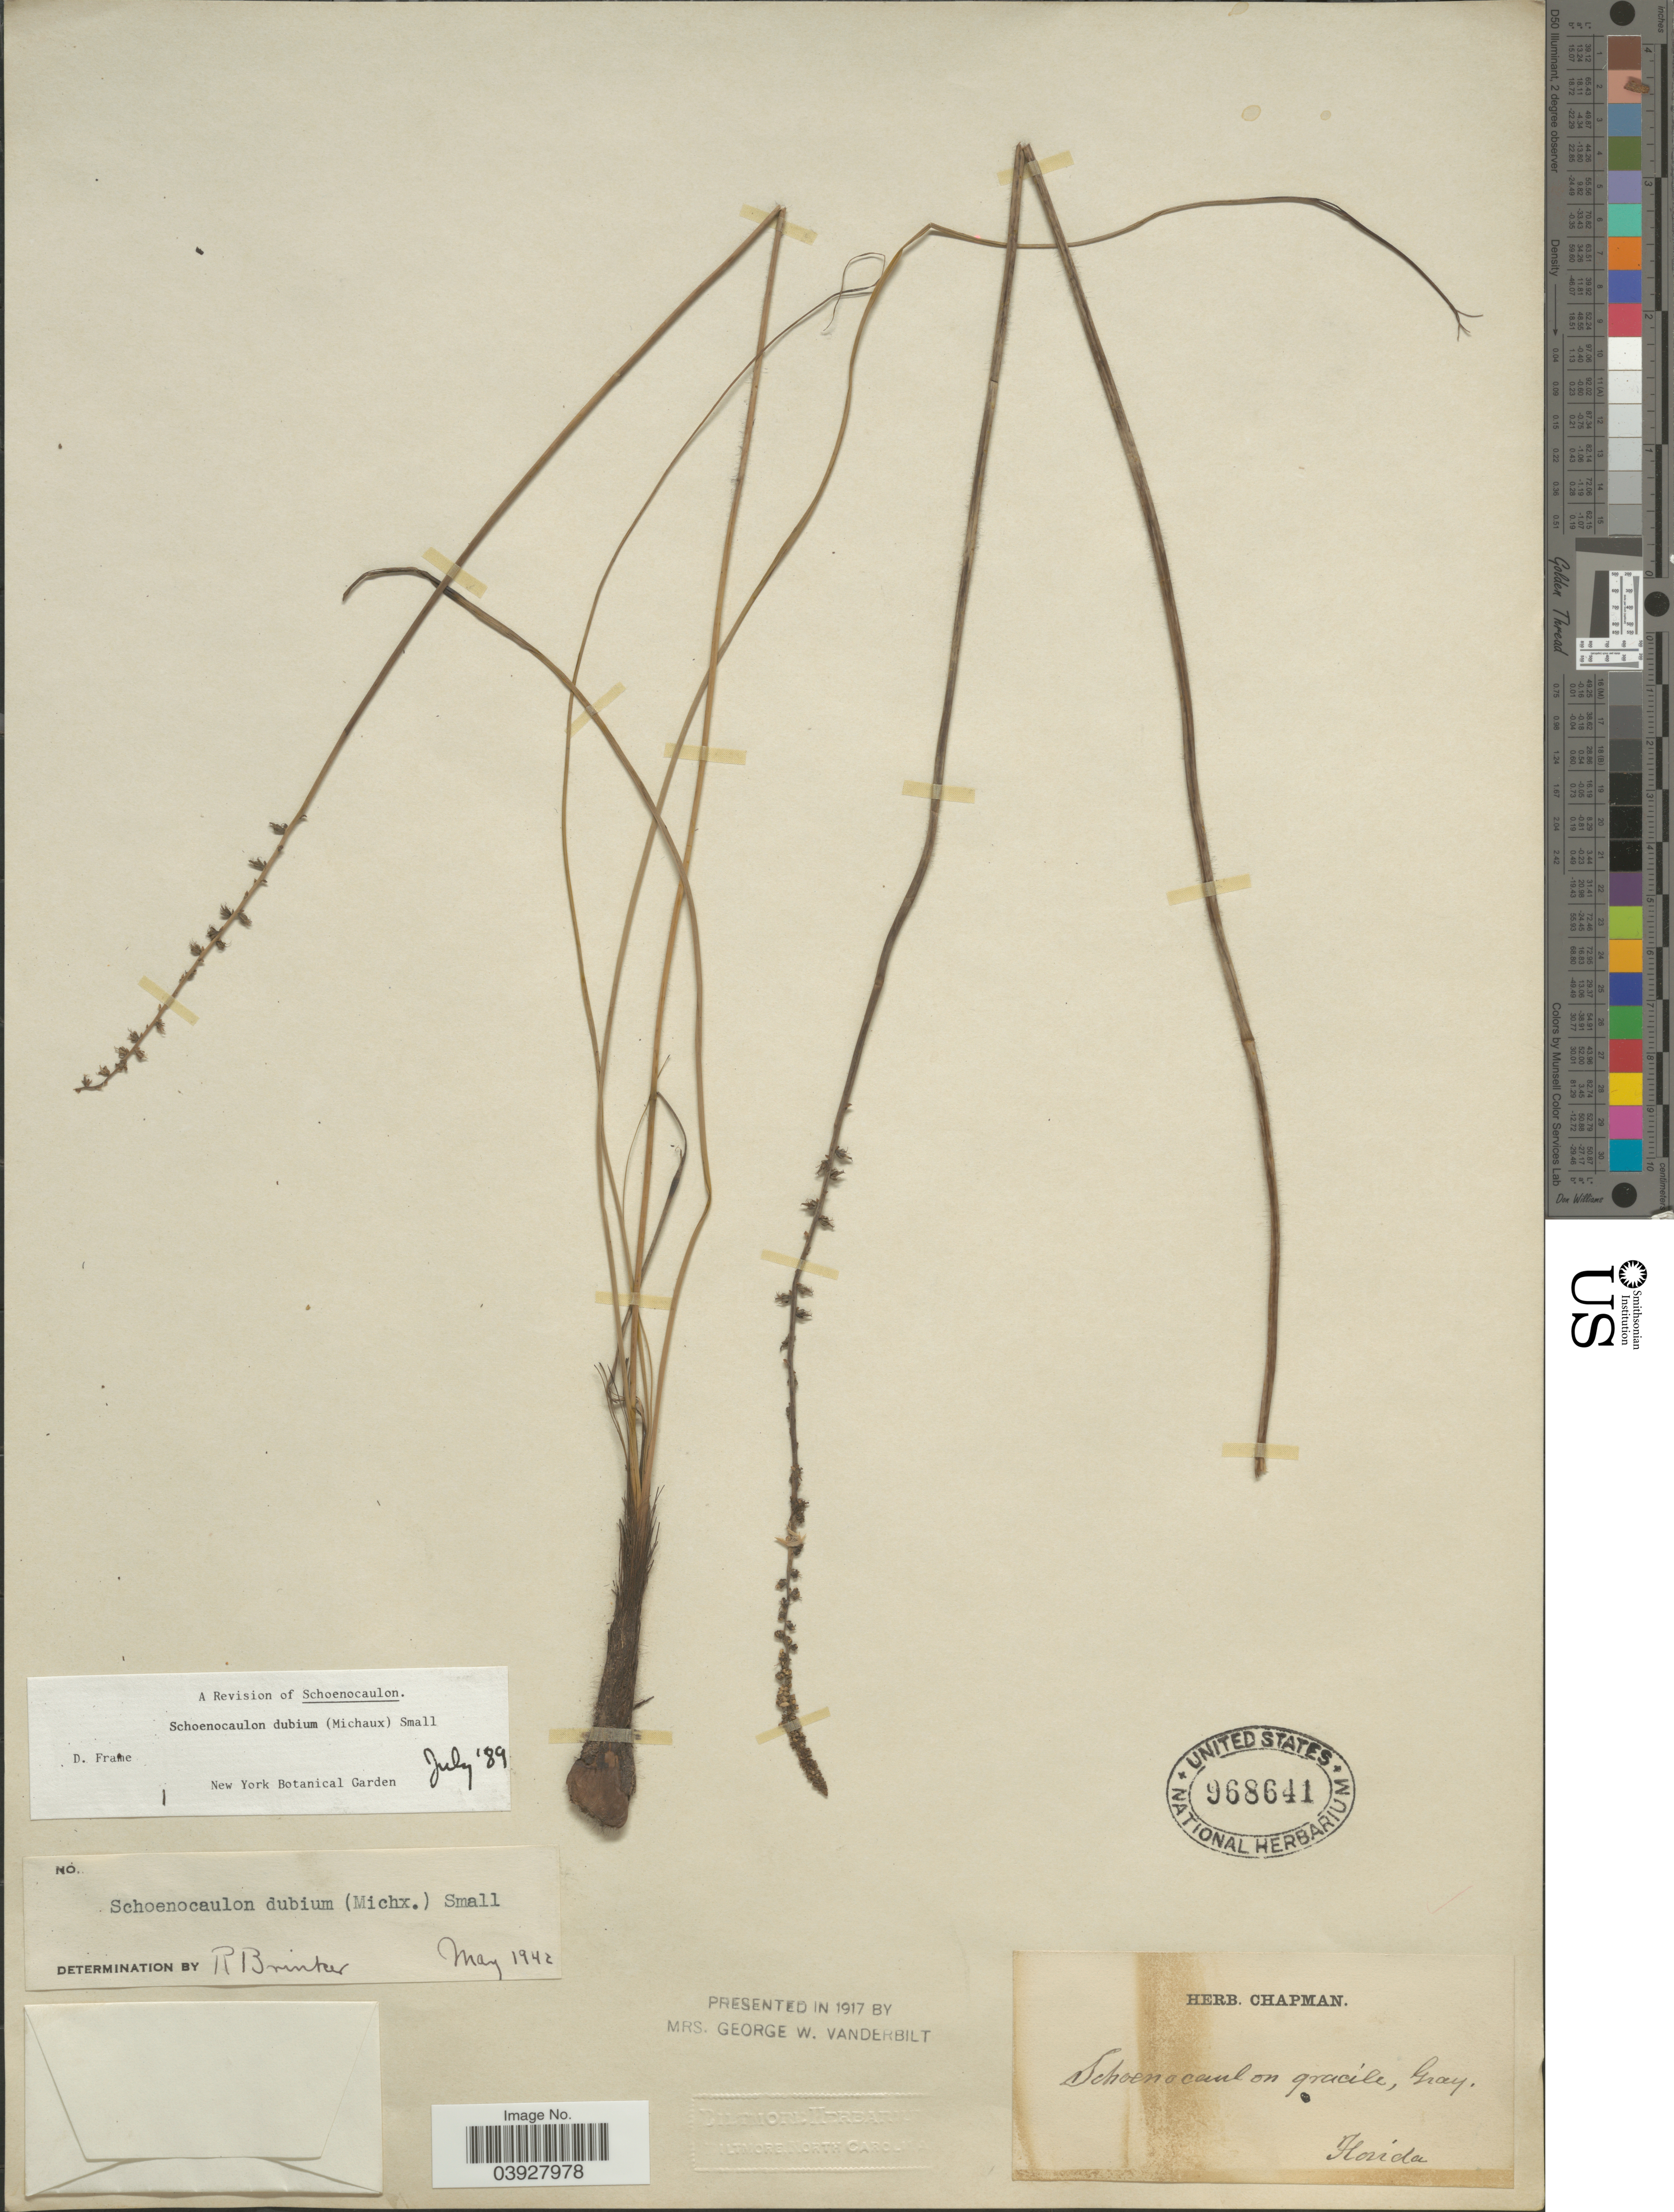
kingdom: Plantae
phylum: Tracheophyta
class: Liliopsida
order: Liliales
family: Melanthiaceae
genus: Schoenocaulon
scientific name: Schoenocaulon dubium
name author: (Michx.) Small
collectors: ex herb. Chapman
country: United States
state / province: Florida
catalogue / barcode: US 968641